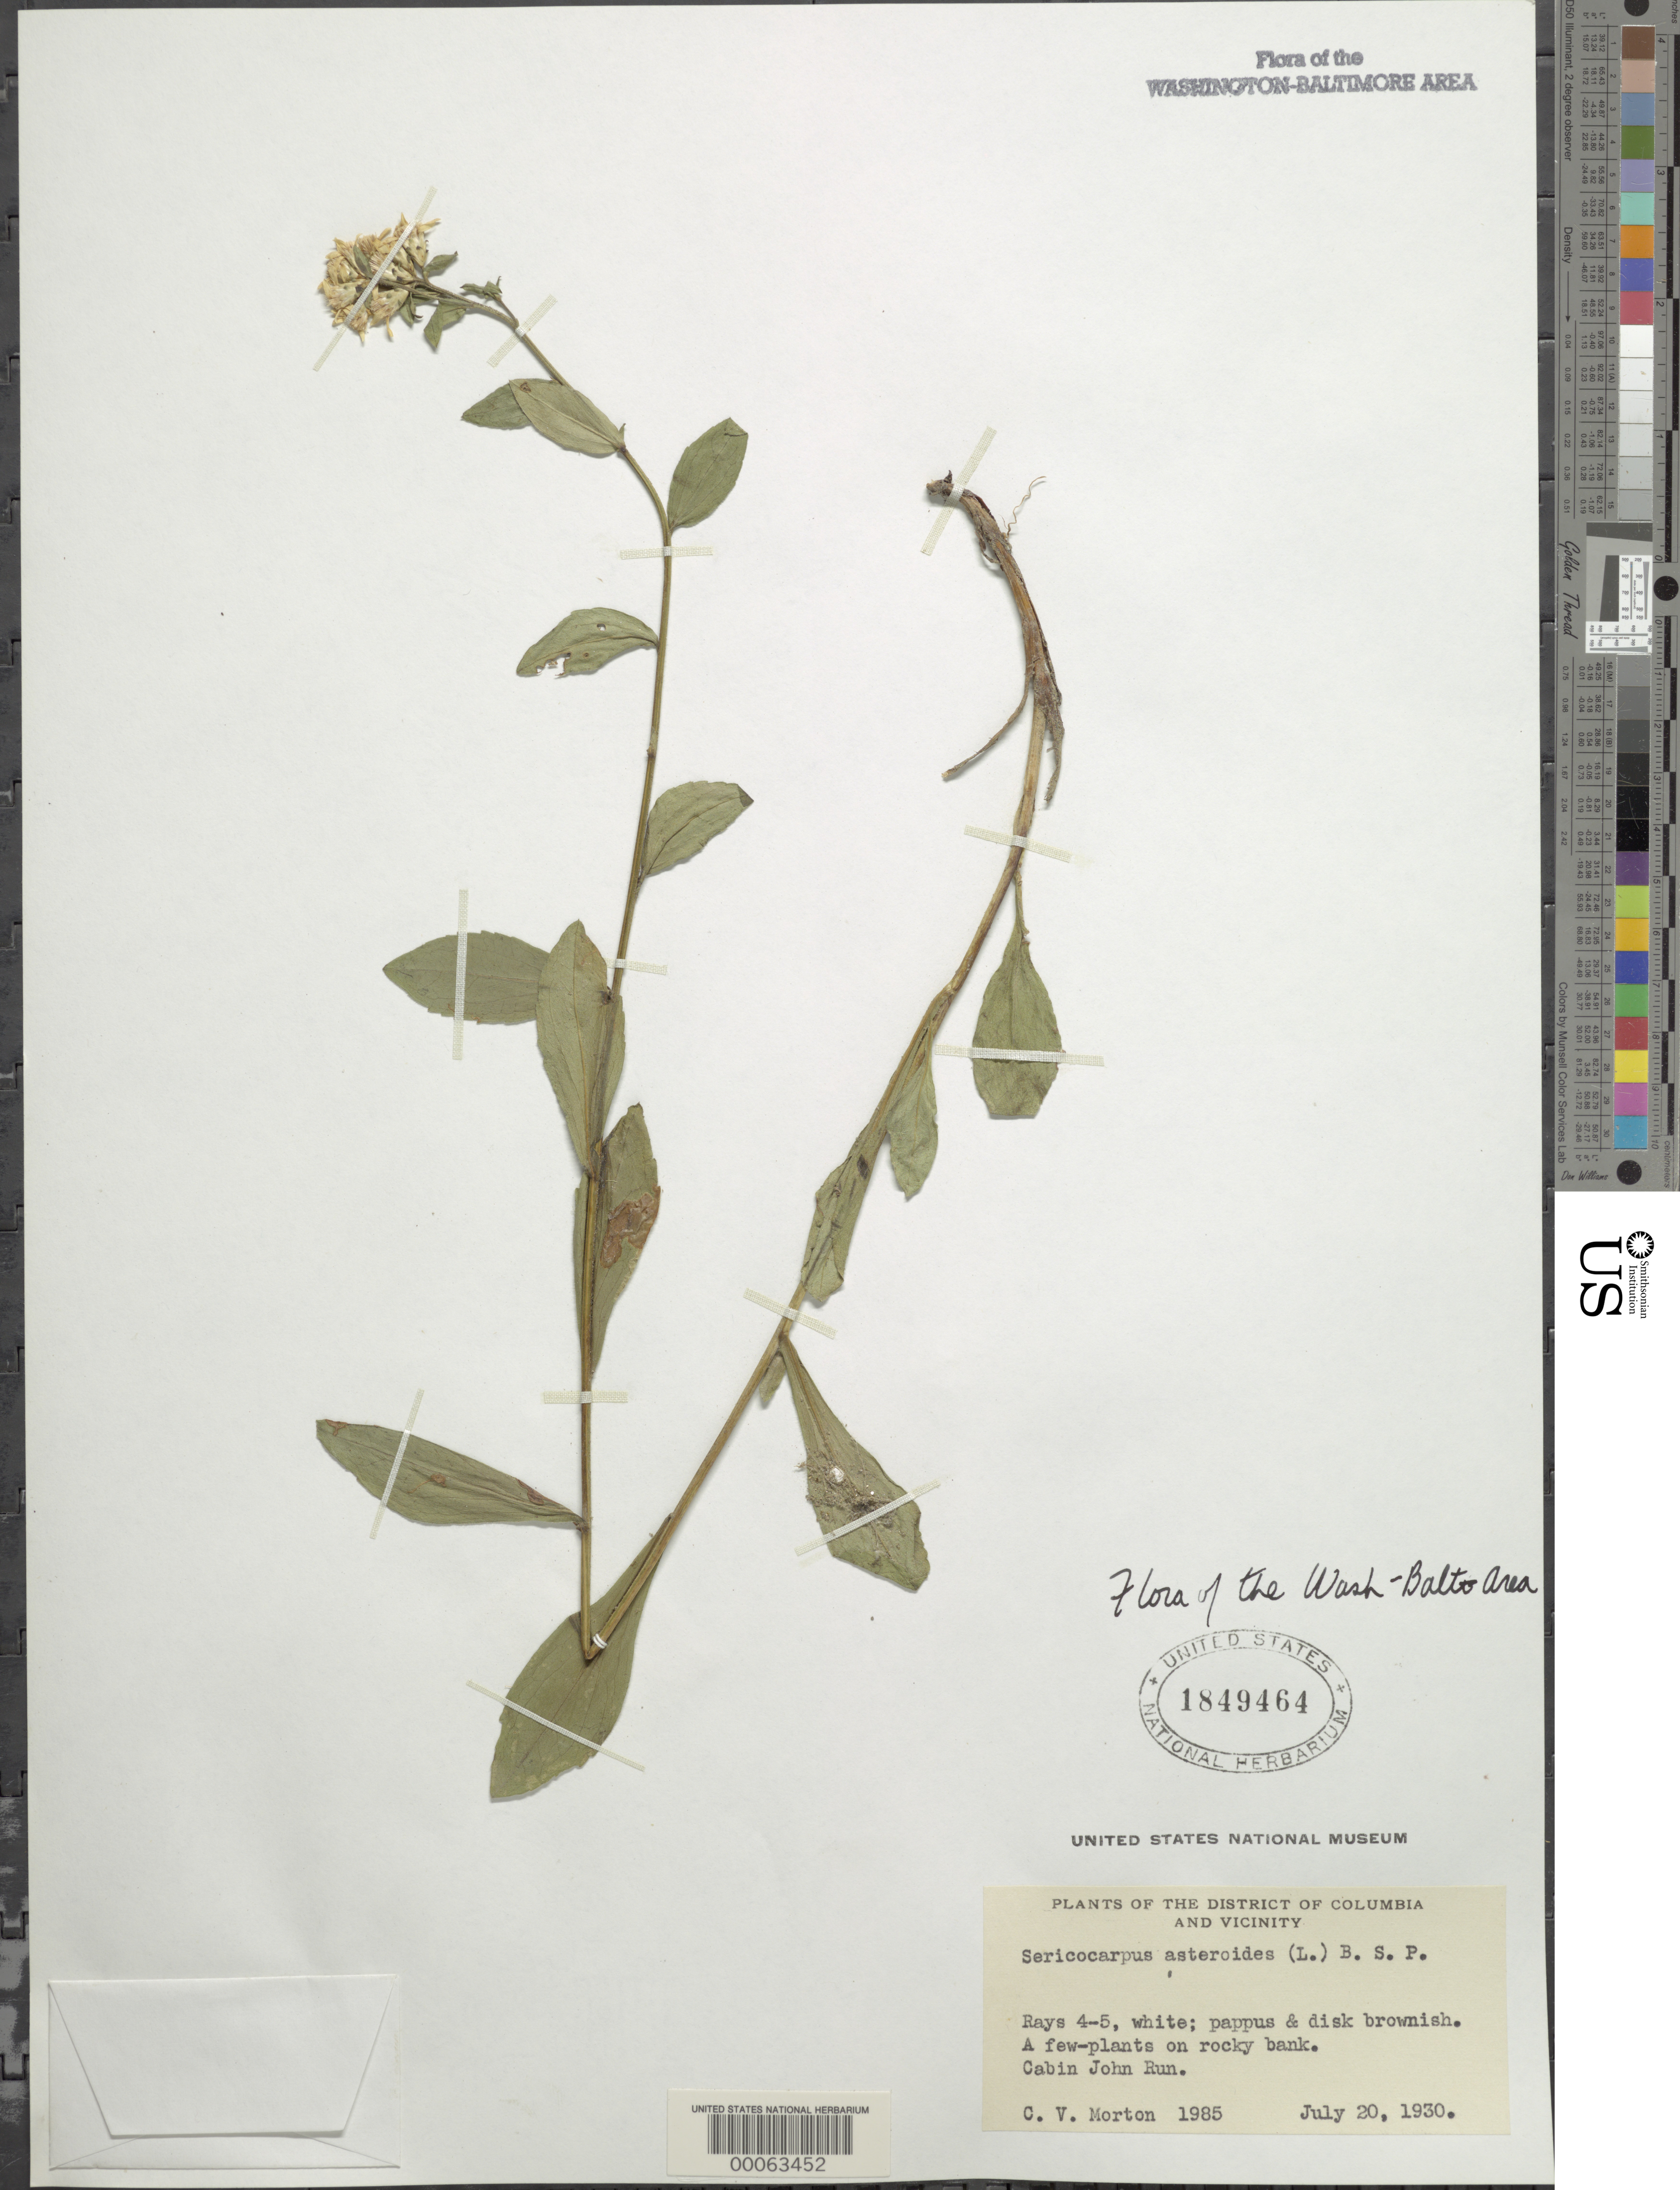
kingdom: Plantae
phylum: Tracheophyta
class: Magnoliopsida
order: Asterales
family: Asteraceae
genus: Sericocarpus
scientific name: Sericocarpus asteroides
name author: (L.) Britton, Stearns & Poggenb.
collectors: C. V. Morton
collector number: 1985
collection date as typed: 20 Jul 1930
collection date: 1930-07-20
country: United States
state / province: Maryland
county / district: Montgomery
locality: Cabin John Creek C. & O. Canal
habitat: Rocky bank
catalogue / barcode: US 1849464